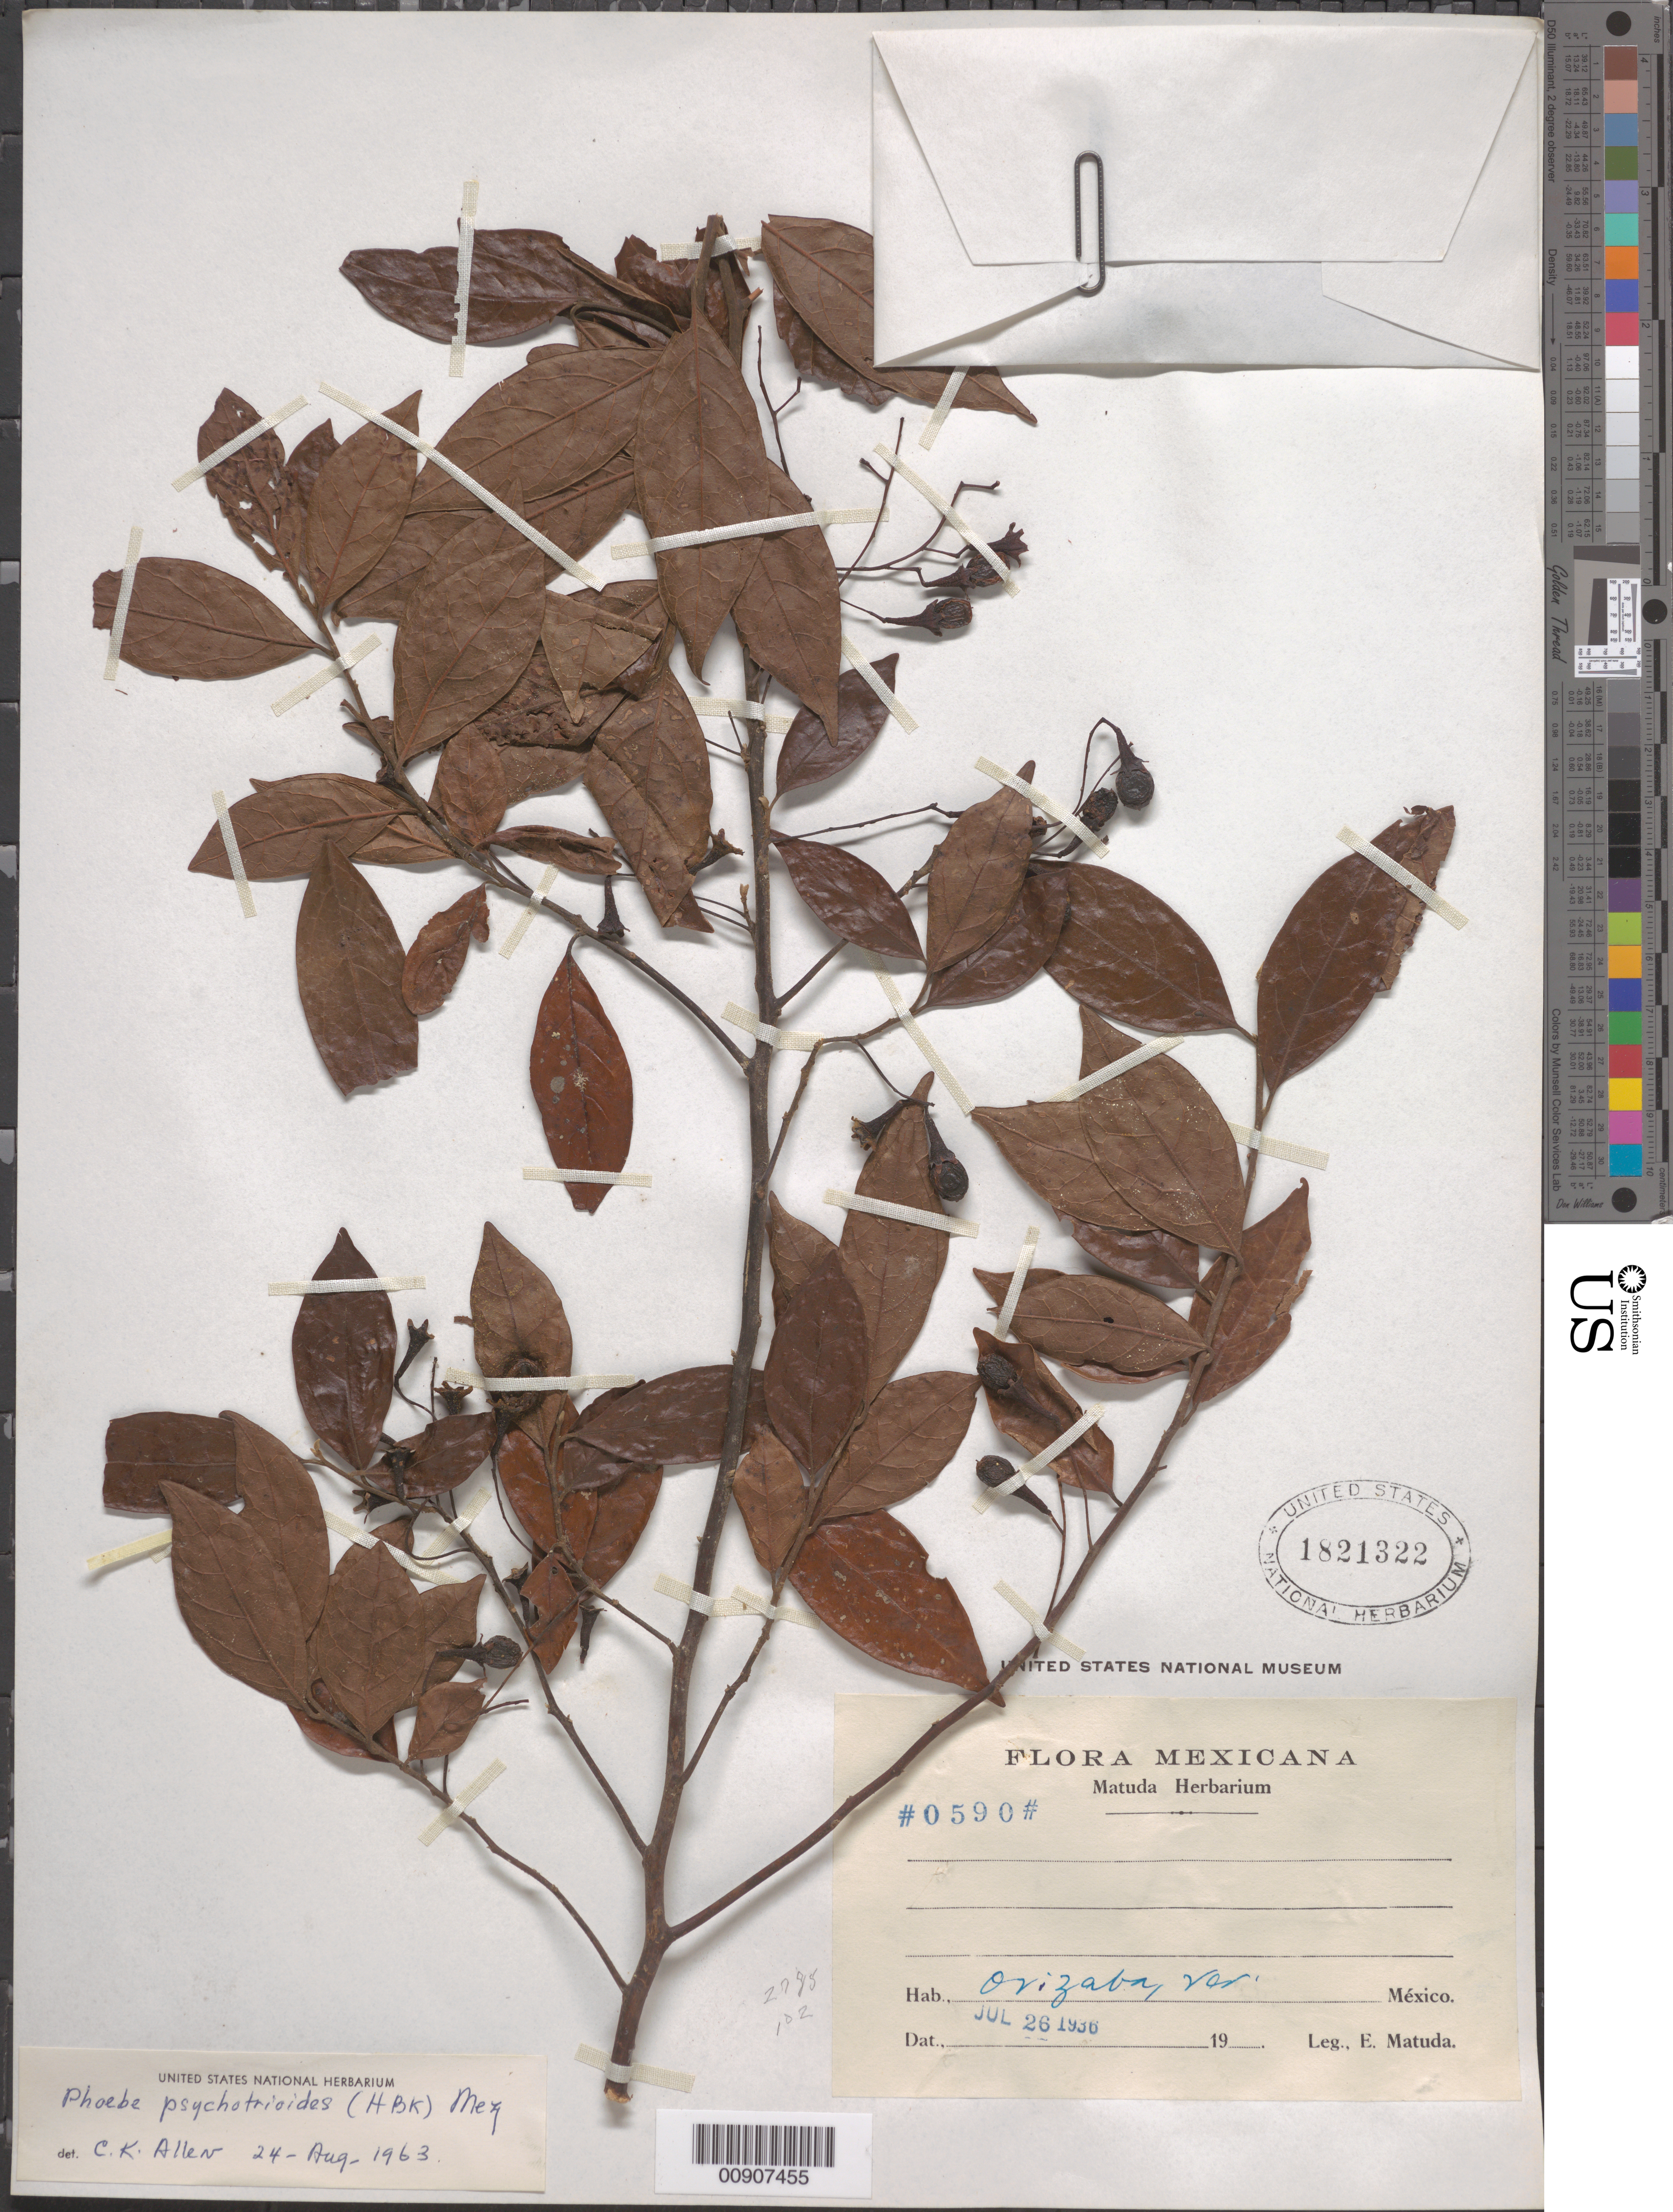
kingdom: Plantae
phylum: Tracheophyta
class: Magnoliopsida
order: Laurales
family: Lauraceae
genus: Phoebe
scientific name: Phoebe psychotrioides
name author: (Kunth) Mez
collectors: E. Matuda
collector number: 0590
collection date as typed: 26 Jul 1936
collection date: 1936-07-26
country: Mexico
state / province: Veracruz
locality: Orizaba, Veracruz.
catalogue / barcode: US 1821322